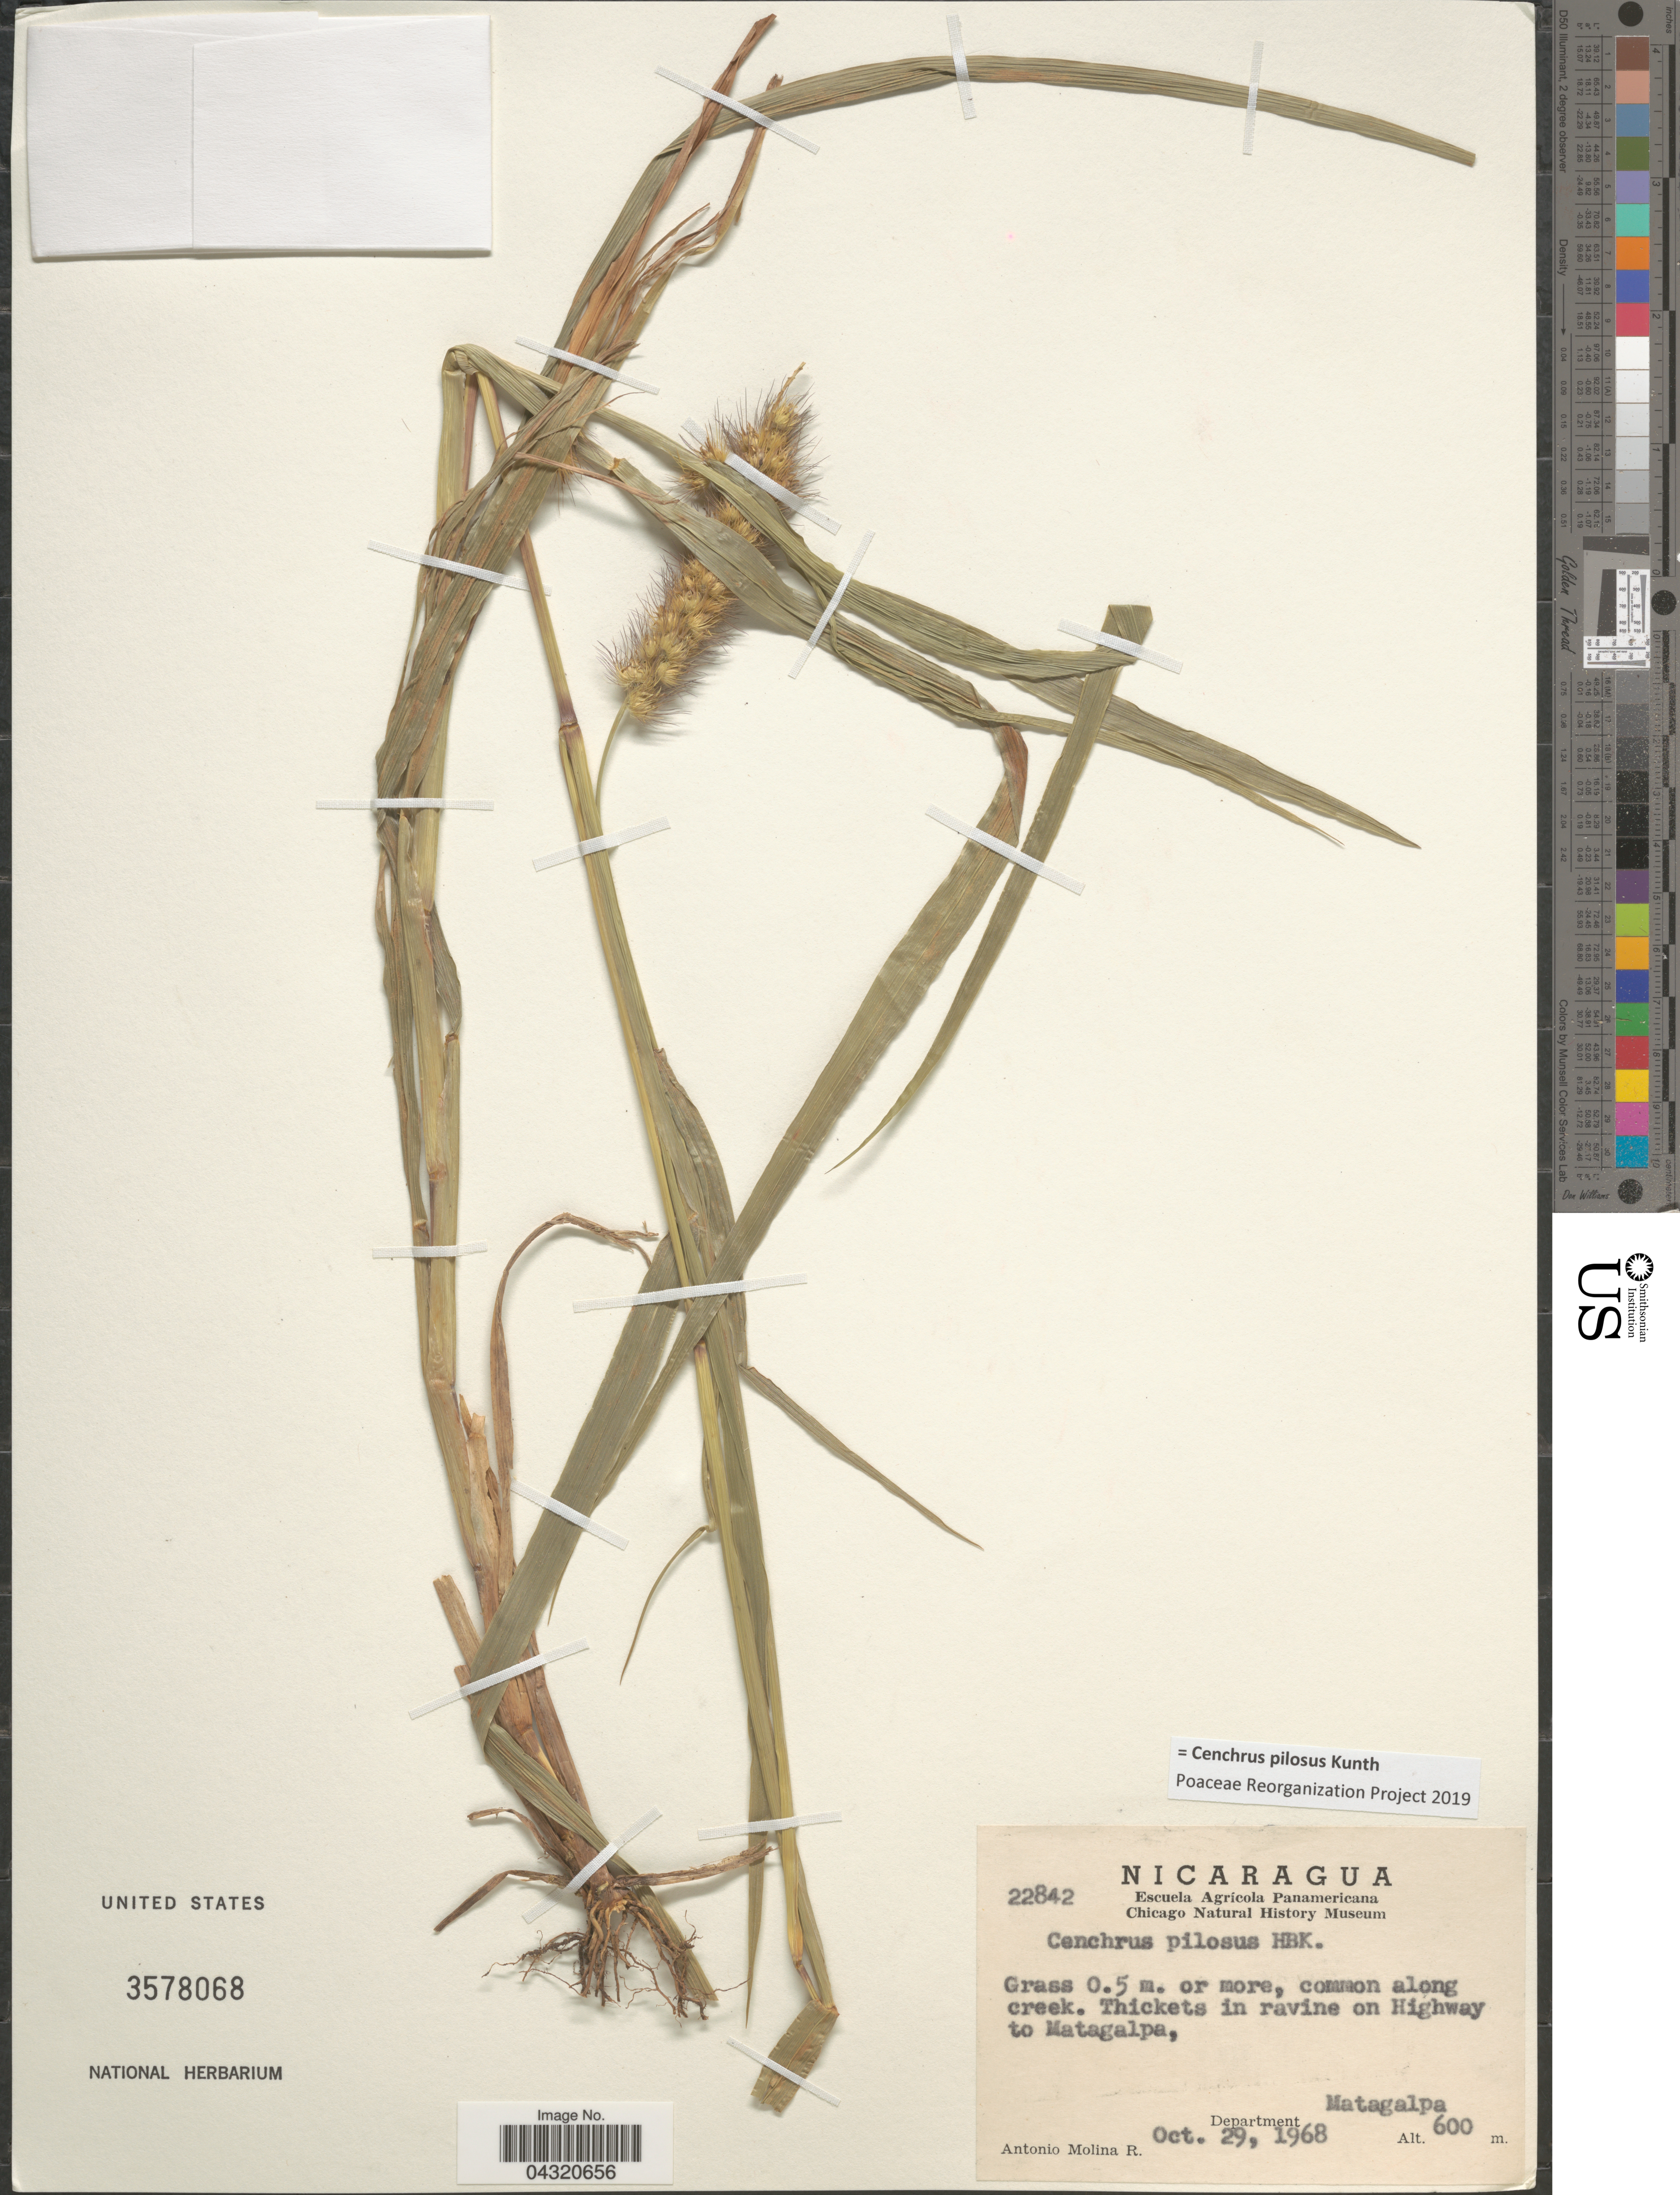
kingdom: Plantae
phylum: Tracheophyta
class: Liliopsida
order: Poales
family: Poaceae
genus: Cenchrus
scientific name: Cenchrus pilosus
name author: Kunth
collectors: A. Molina R.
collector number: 22842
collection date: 1968-10-29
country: Nicaragua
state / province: Matagalpa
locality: Common along creek. Thickets in ravine on Highway to Matagalpa. Department Matagalpa.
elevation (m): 600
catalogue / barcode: US 3578068